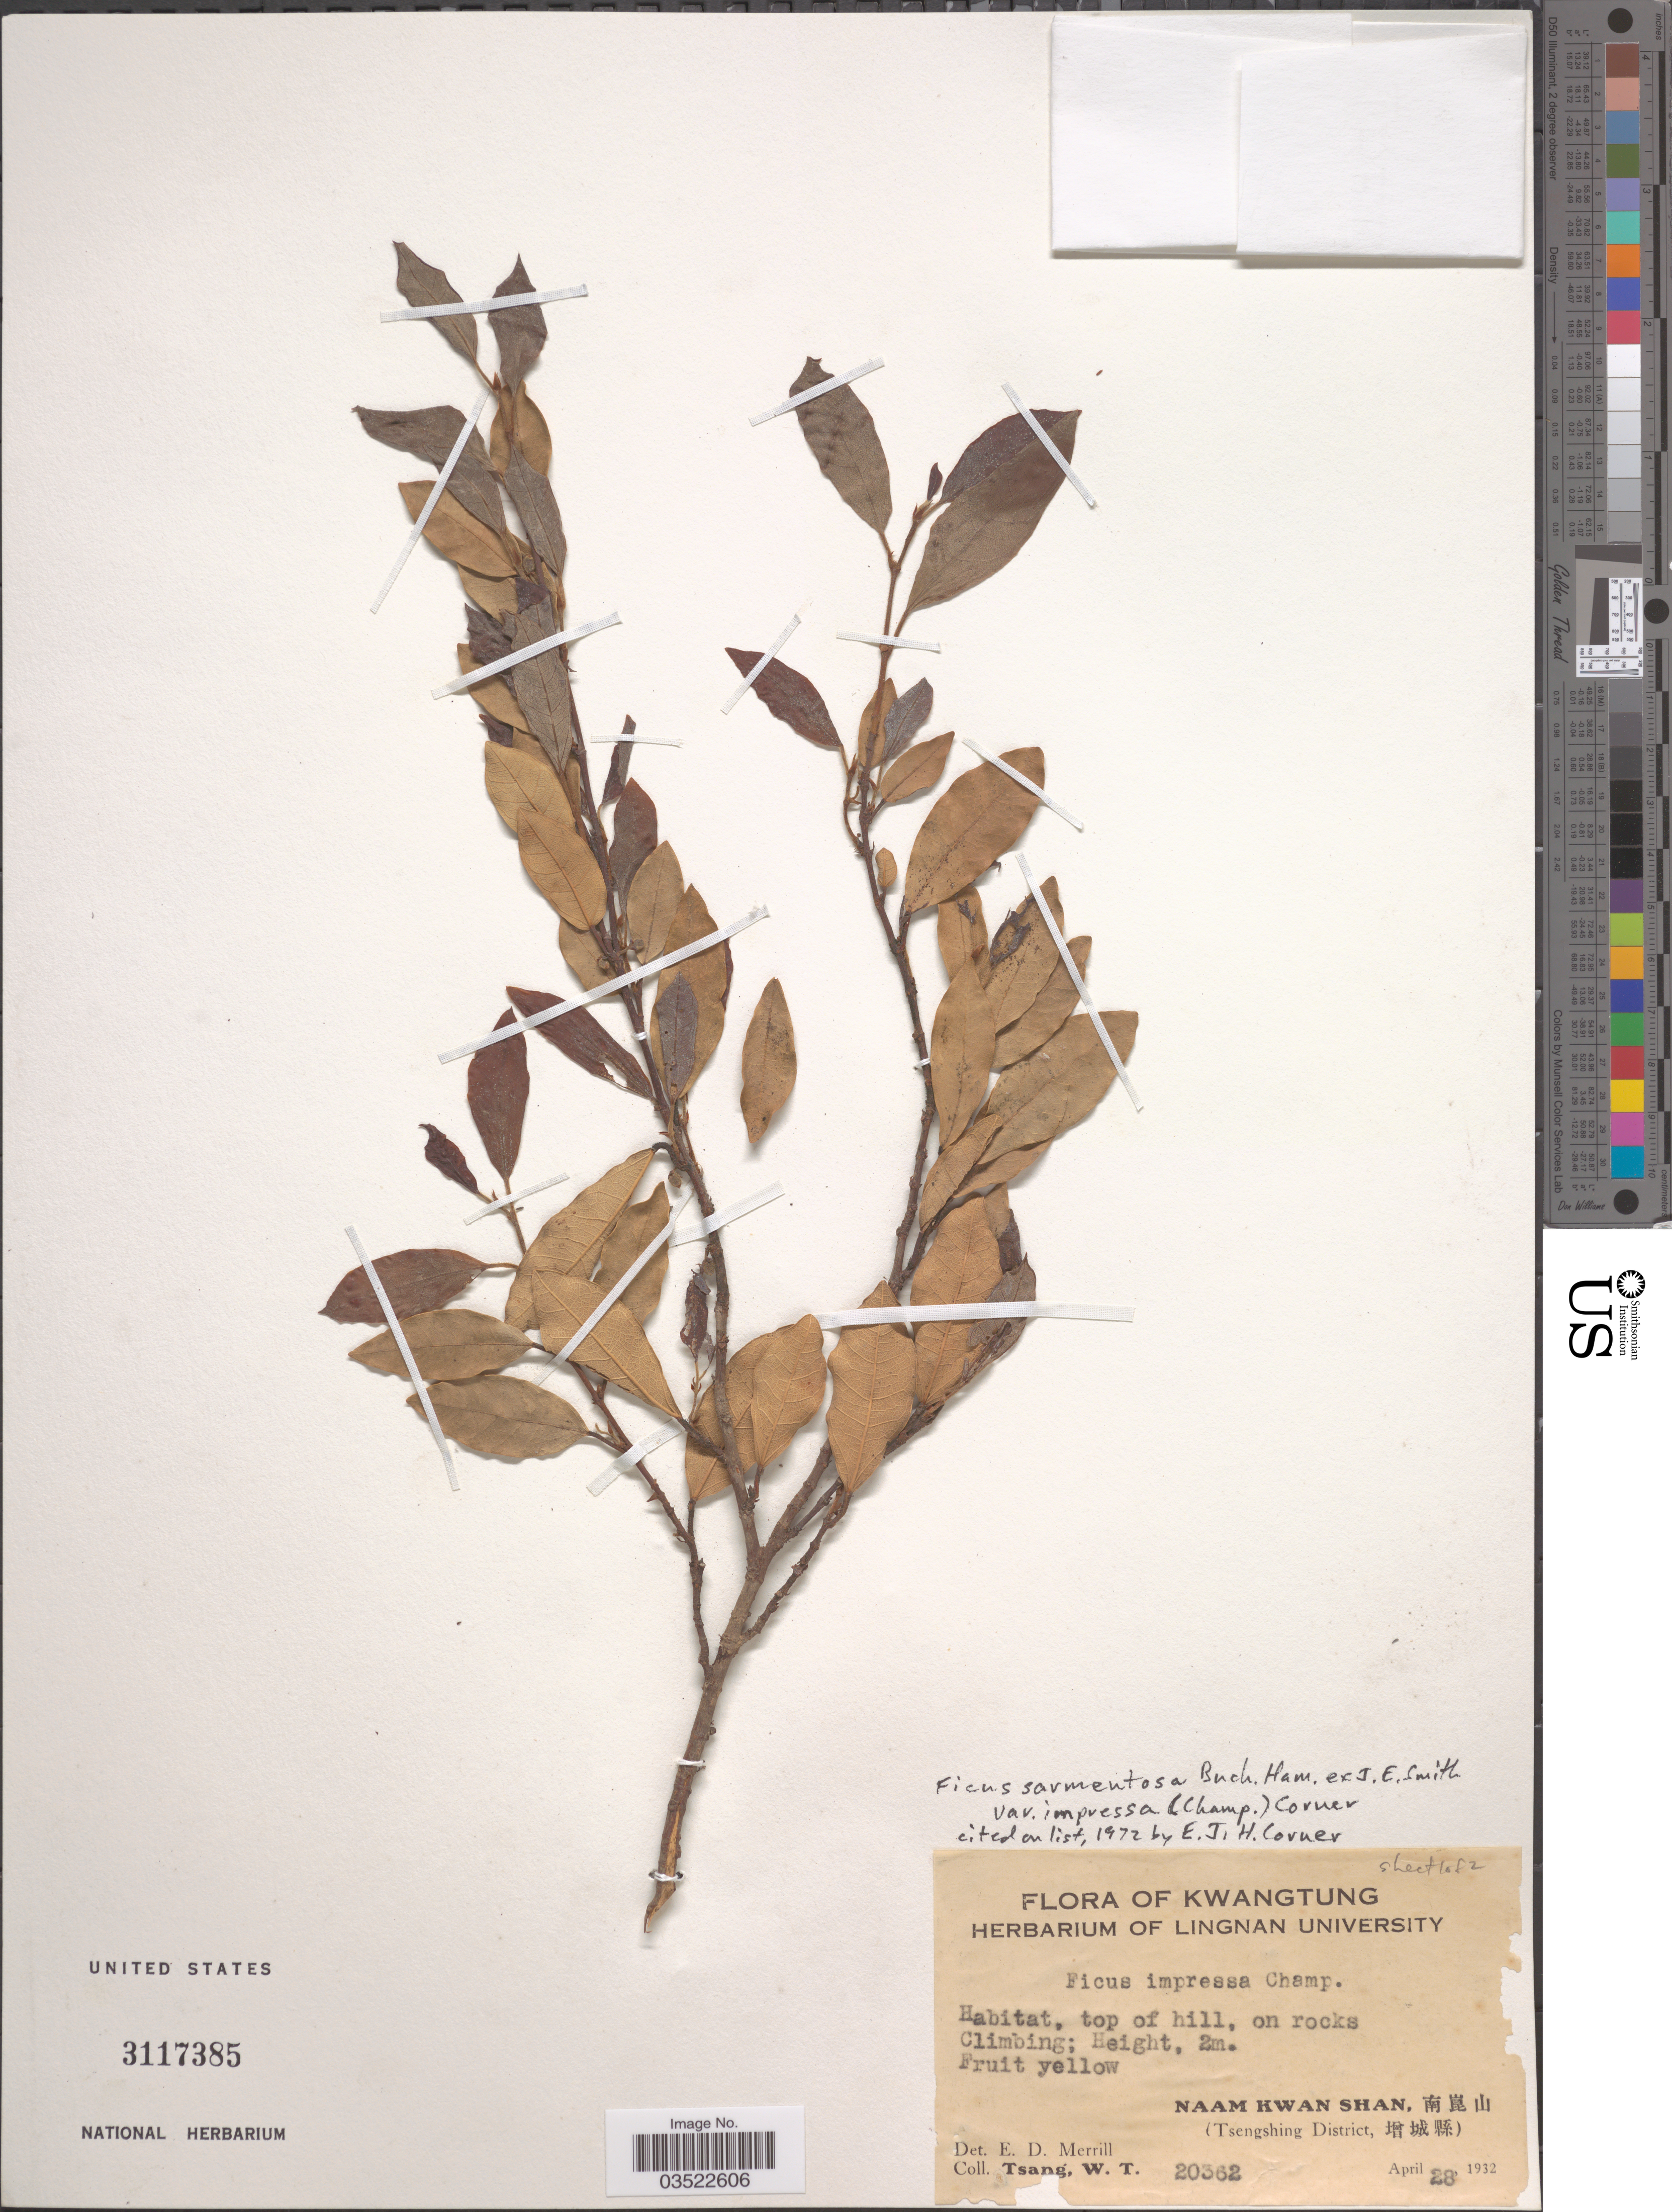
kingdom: Plantae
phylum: Tracheophyta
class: Magnoliopsida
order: Rosales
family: Moraceae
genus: Ficus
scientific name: Ficus sarmentosa var. impressa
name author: (Champ. ex Benth.) Corner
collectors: W. T. Tsang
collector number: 20362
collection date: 1932-04-28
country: China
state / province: Guangdong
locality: Kwangtung. Naam Kwan Shan, X. (Tsengshing District, X).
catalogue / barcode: US 3117385